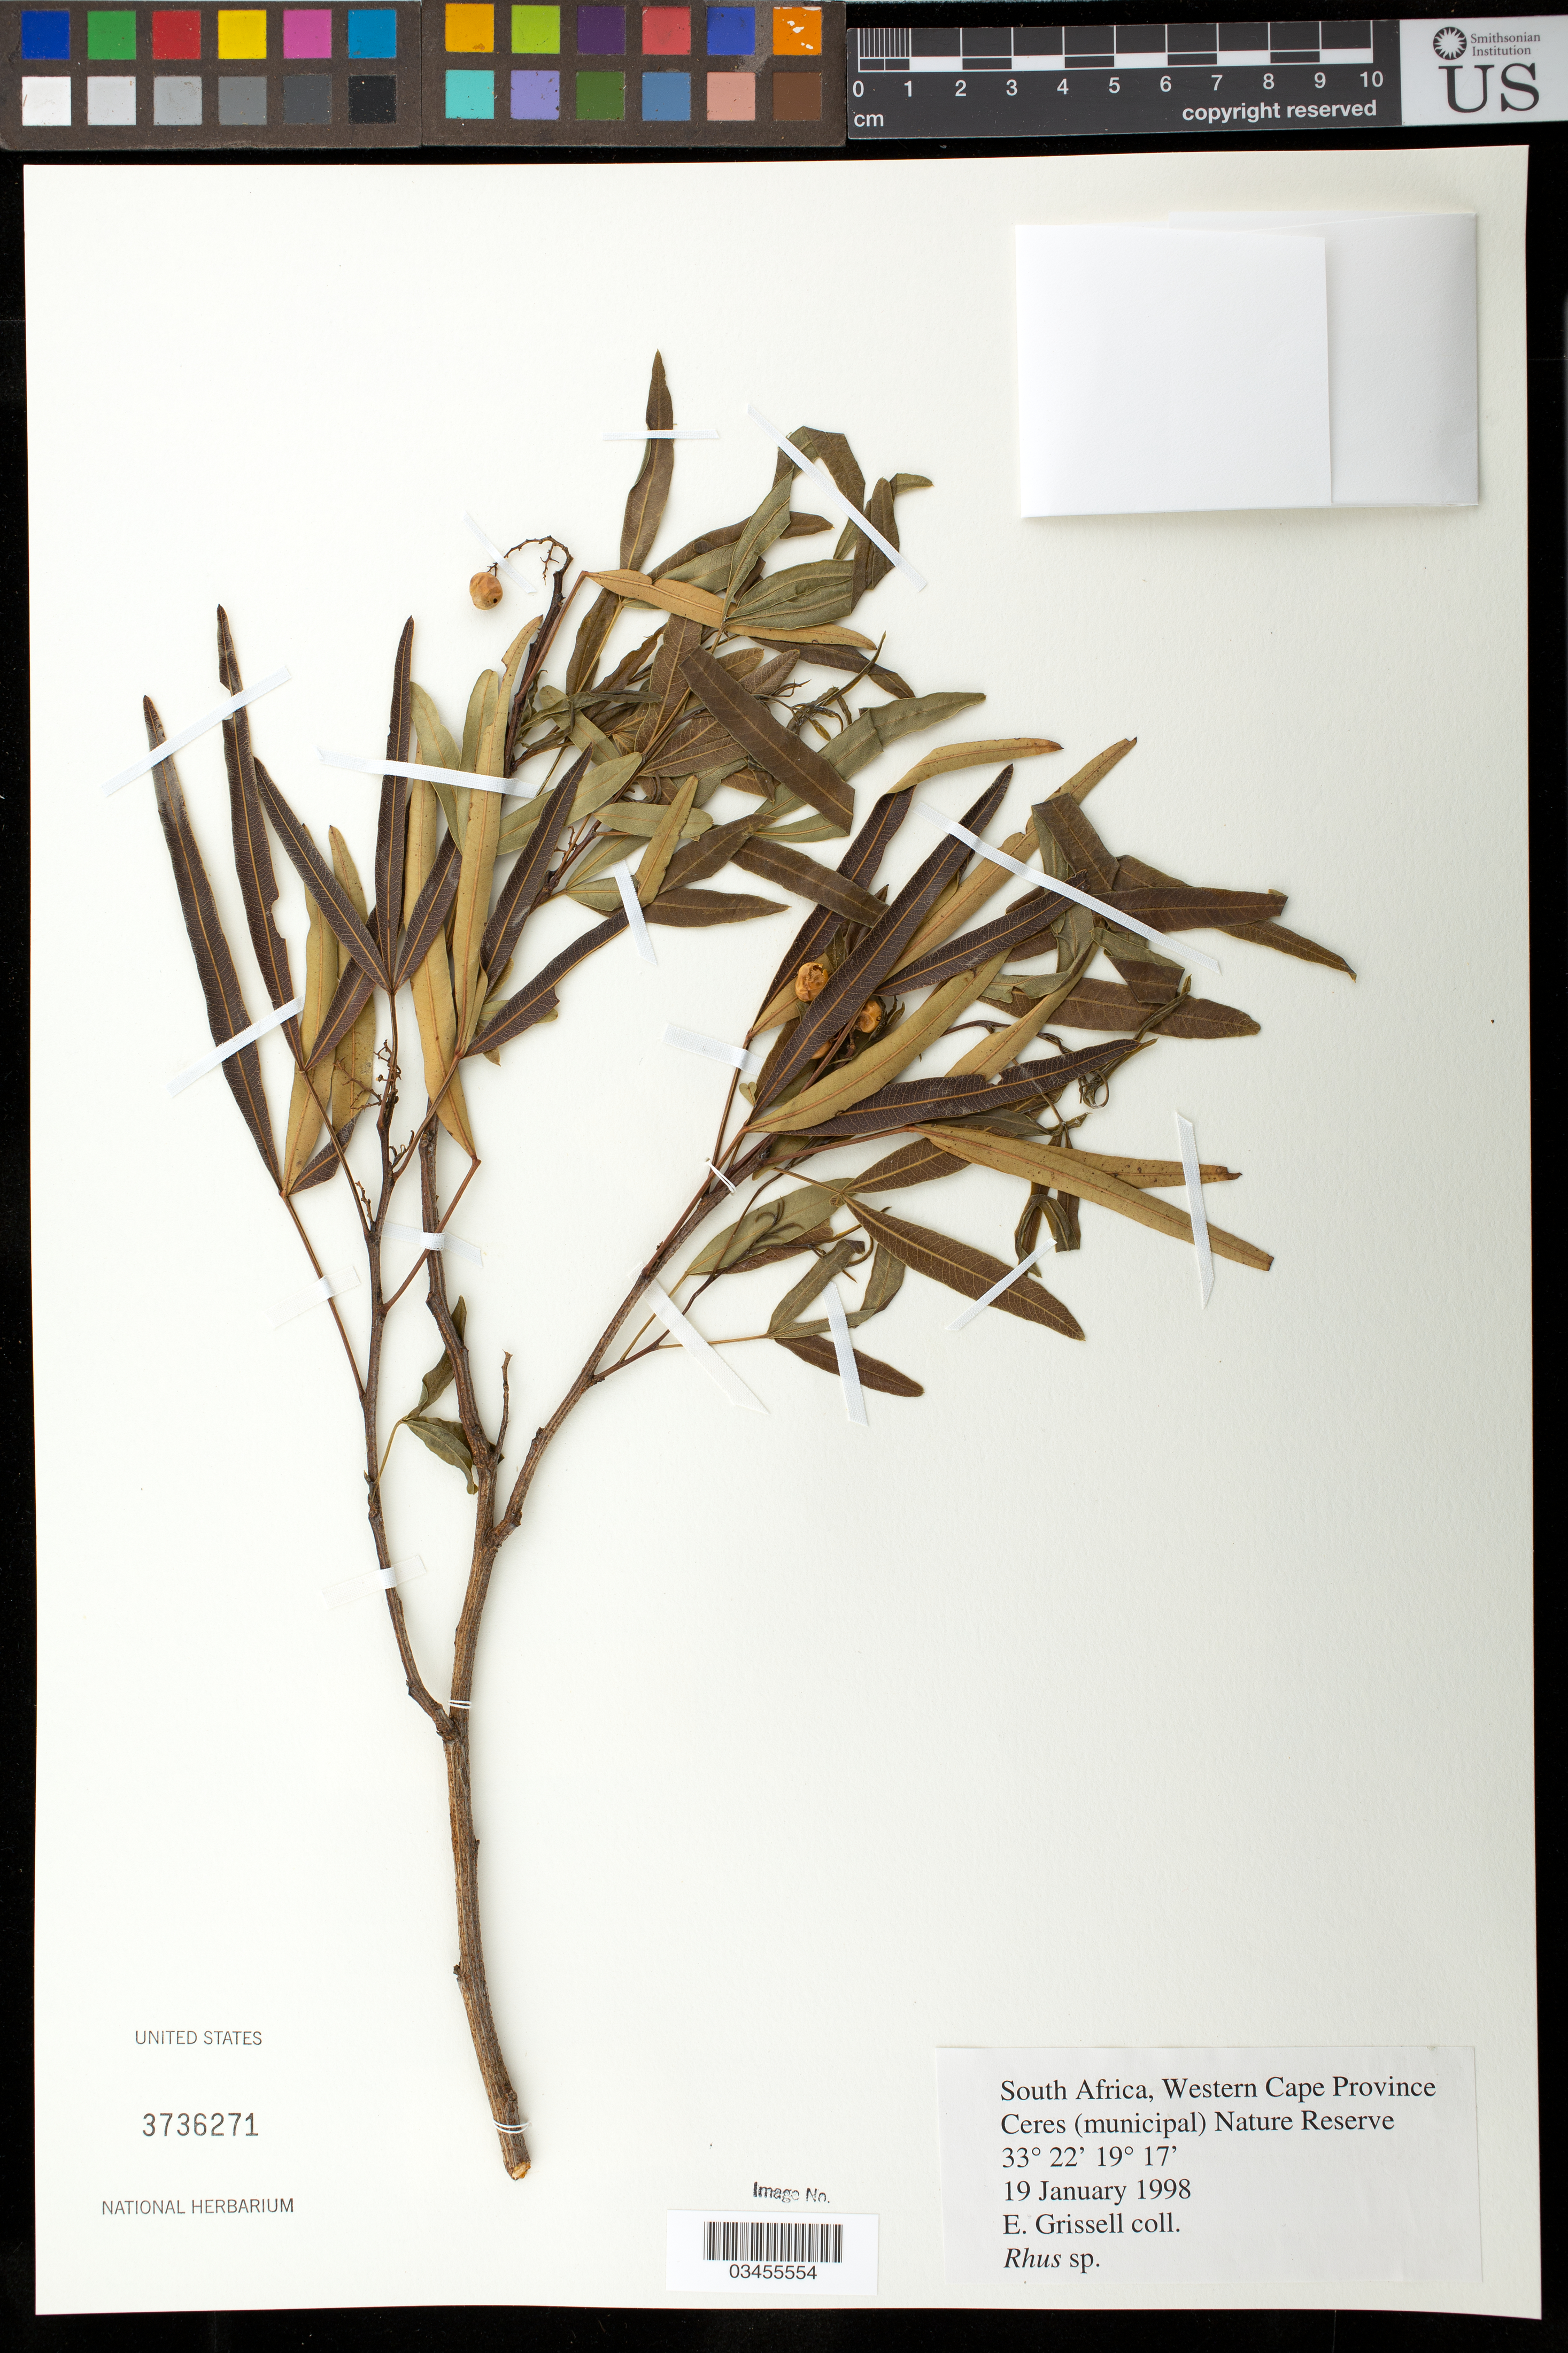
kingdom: Plantae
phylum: Tracheophyta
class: Magnoliopsida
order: Sapindales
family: Anacardiaceae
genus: Rhus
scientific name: Rhus sp.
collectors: E. Grissell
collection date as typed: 19 January 1998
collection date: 1998-01-19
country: South Africa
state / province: Western Cape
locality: Ceres (municipal) Nature Reserve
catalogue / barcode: US 3736271